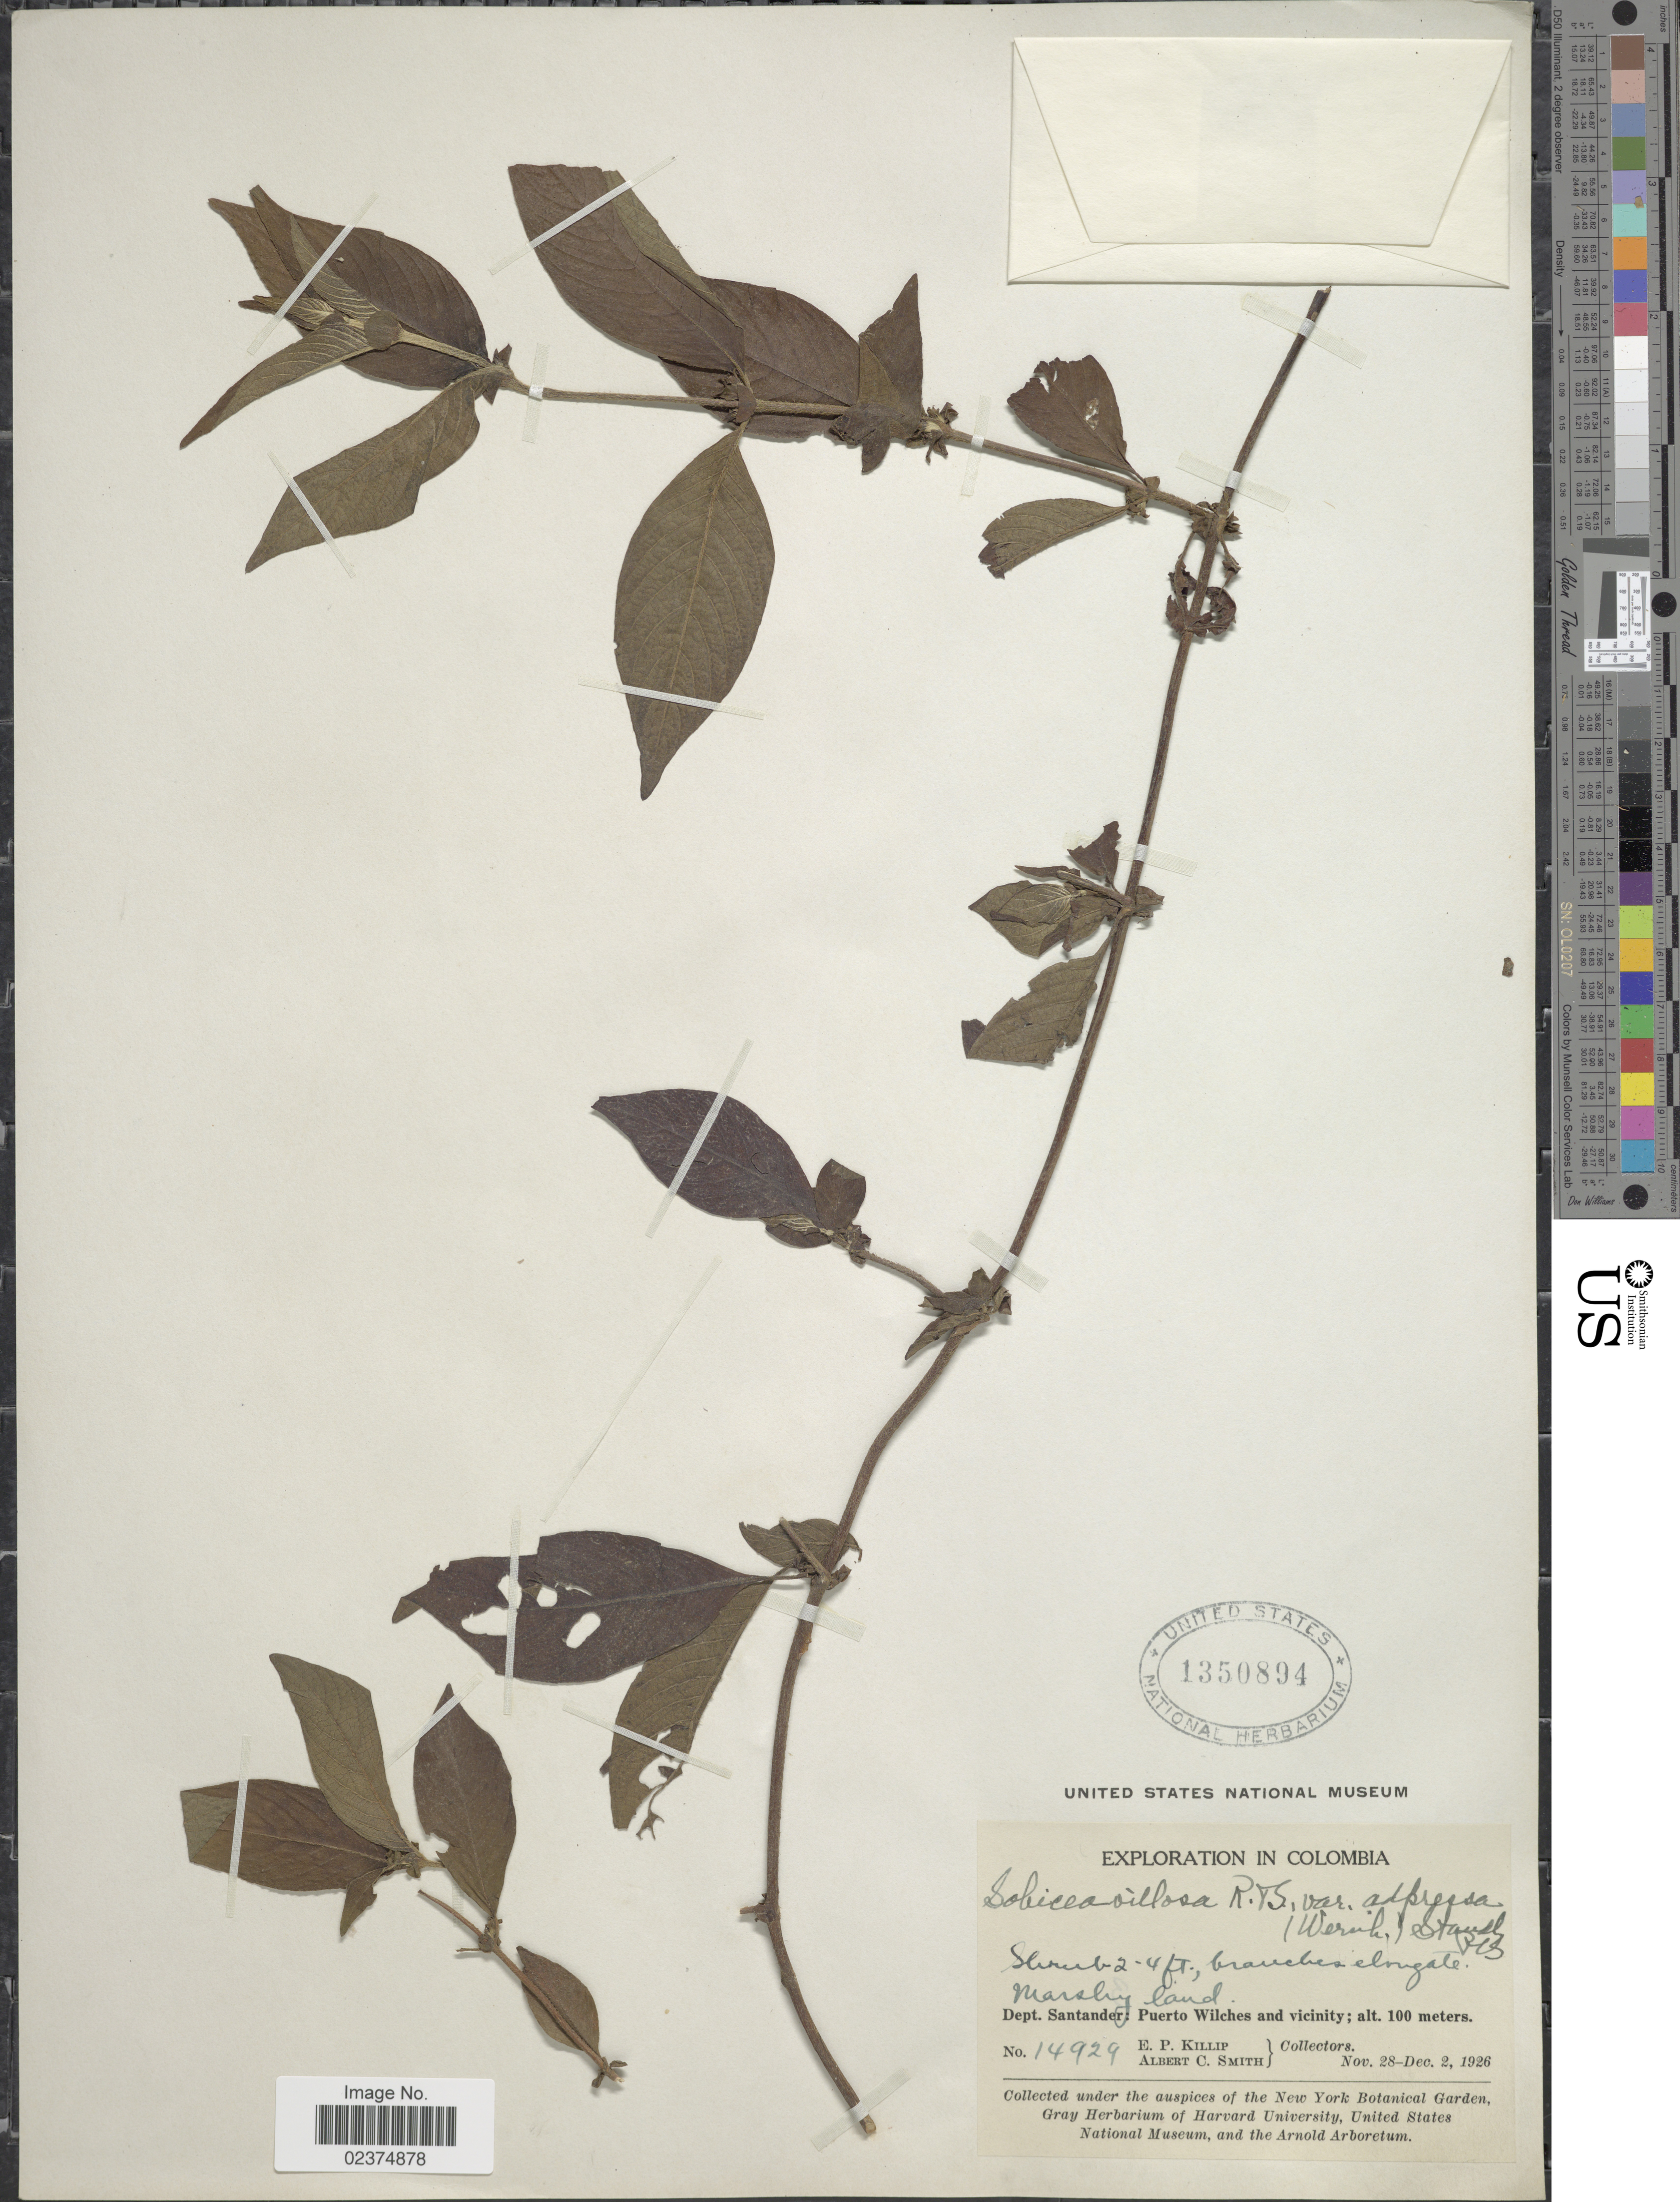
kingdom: Plantae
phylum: Tracheophyta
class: Magnoliopsida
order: Gentianales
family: Rubiaceae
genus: Sabicea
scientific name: Sabicea villosa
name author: Willd. ex Roem. & Schult.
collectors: E. P. Killip & A. C. Smith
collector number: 14929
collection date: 1926-11-28/1926-12-02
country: Colombia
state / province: Santander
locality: Dept. Santander: Puerto Wilches and vicinity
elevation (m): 100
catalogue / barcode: US 1350894